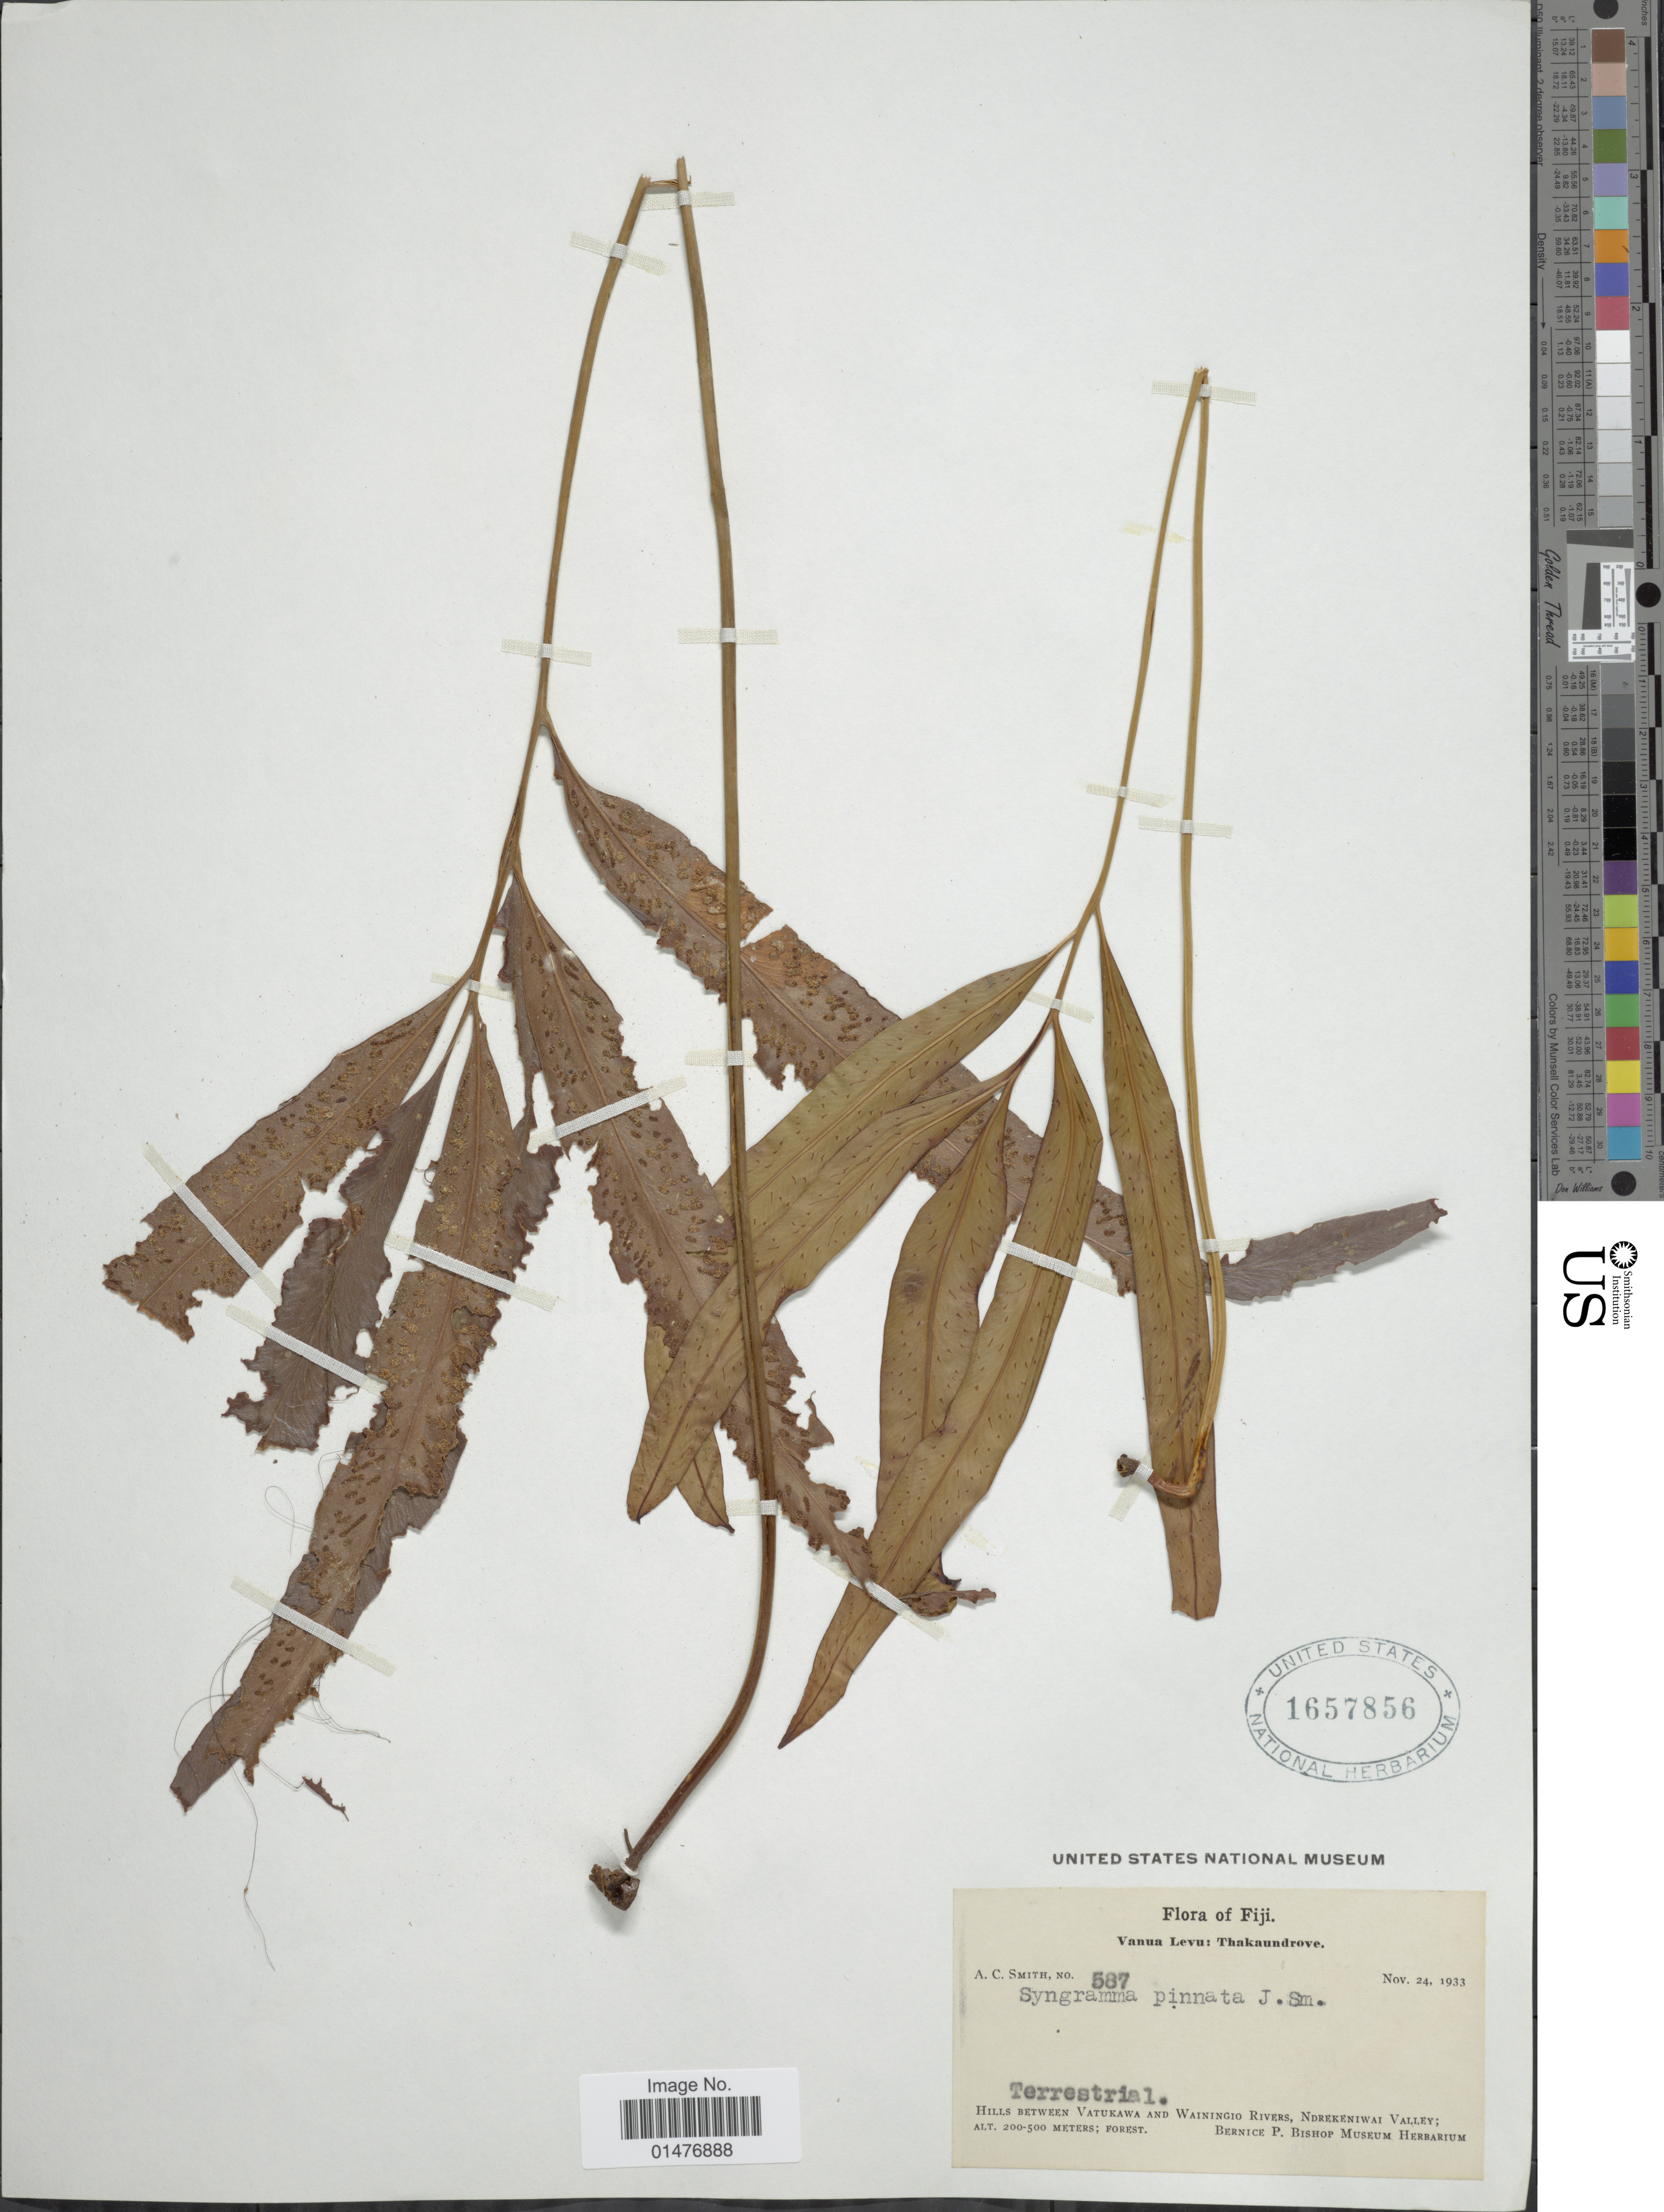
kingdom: Plantae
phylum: Tracheophyta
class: Polypodiopsida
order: Polypodiales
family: Pteridaceae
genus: Taenitis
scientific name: Taenitis pinnata var. brachysora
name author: (Baker) Holttum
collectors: A. C. Smith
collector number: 587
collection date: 1933-11-24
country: Fiji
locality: Hills between Vatukawa and Wainingio Rivers, Ndrekeniwai Valley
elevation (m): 200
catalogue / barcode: US 1657856